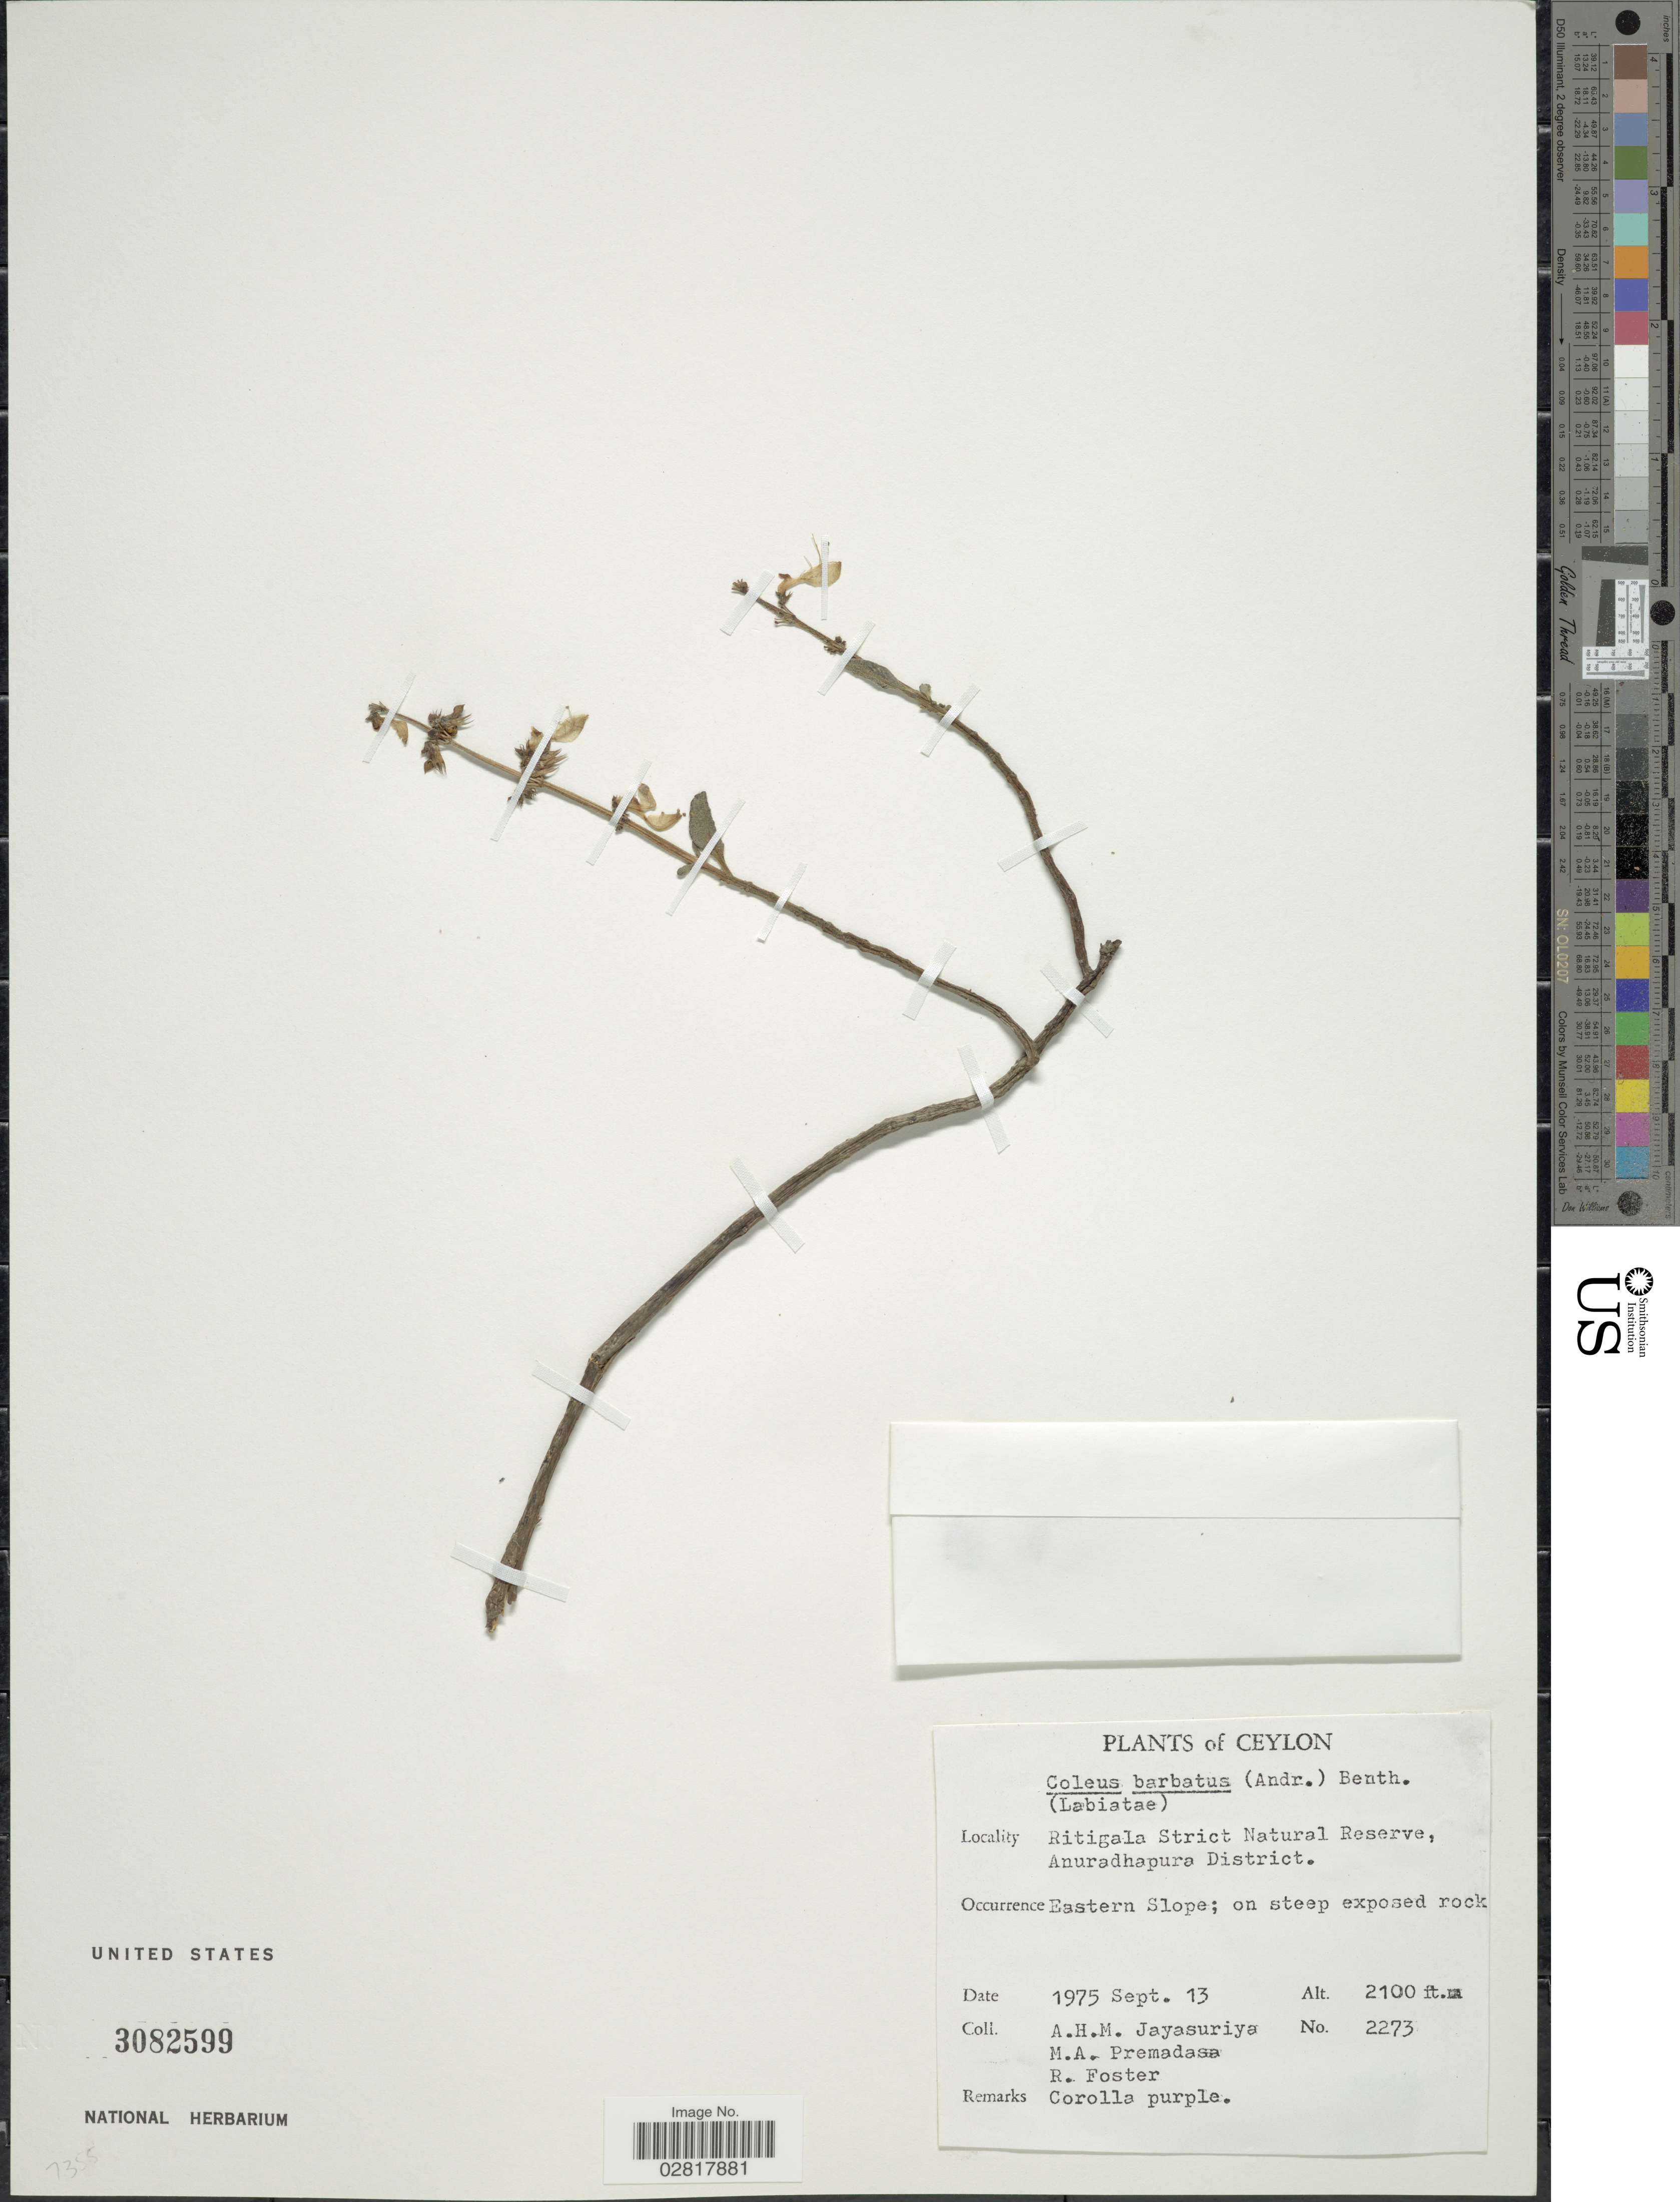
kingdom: Plantae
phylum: Tracheophyta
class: Magnoliopsida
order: Lamiales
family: Lamiaceae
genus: Plectranthus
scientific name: Plectranthus barbatus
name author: Andrews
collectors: A. H. Jayasuriya, M. Premadasa & R. Foster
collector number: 2273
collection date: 1975-09-13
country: Sri Lanka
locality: Ceylon. Ritigala Strict Natural Reserve, Anuradhapura District. Eastern slope.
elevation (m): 640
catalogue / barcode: US 3082599